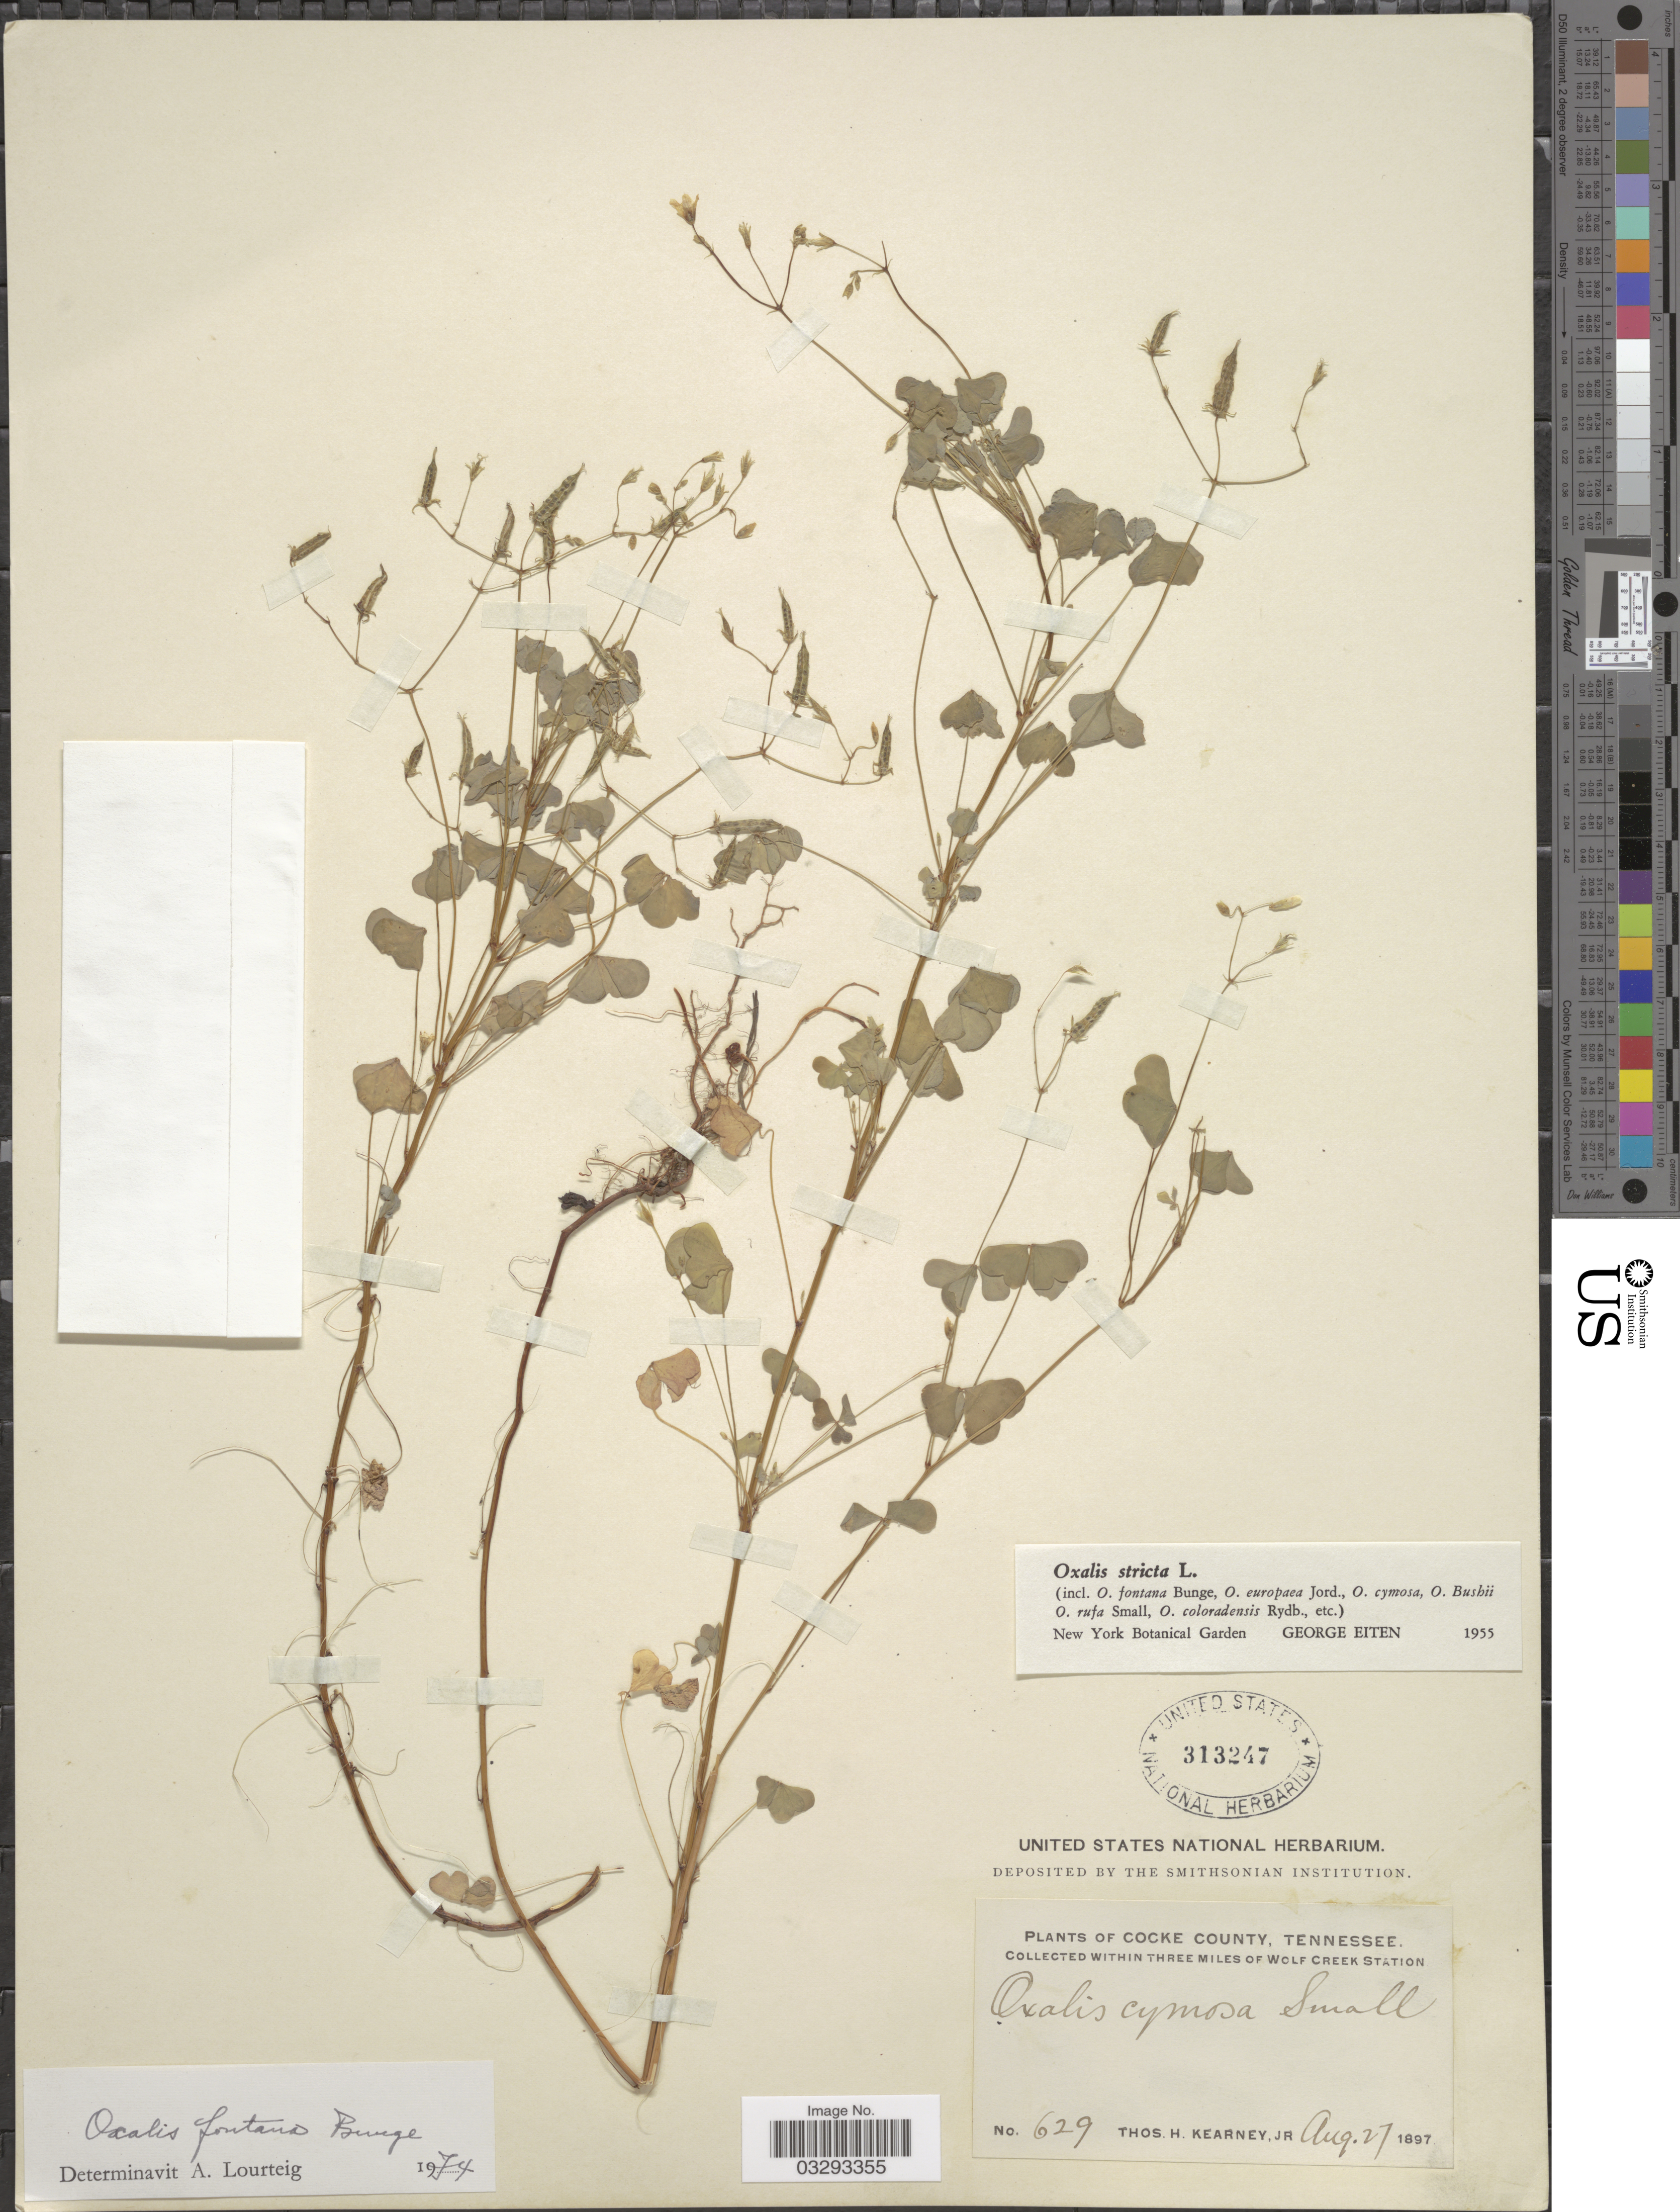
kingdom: Plantae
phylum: Tracheophyta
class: Magnoliopsida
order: Oxalidales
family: Oxalidaceae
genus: Oxalis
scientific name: Oxalis fontana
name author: Bunge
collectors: T. H. Kearney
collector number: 629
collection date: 1897-08-27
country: United States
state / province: Tennessee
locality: Cocke County. Collected within three miles of Wolf Creek Station.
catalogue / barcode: US 313247